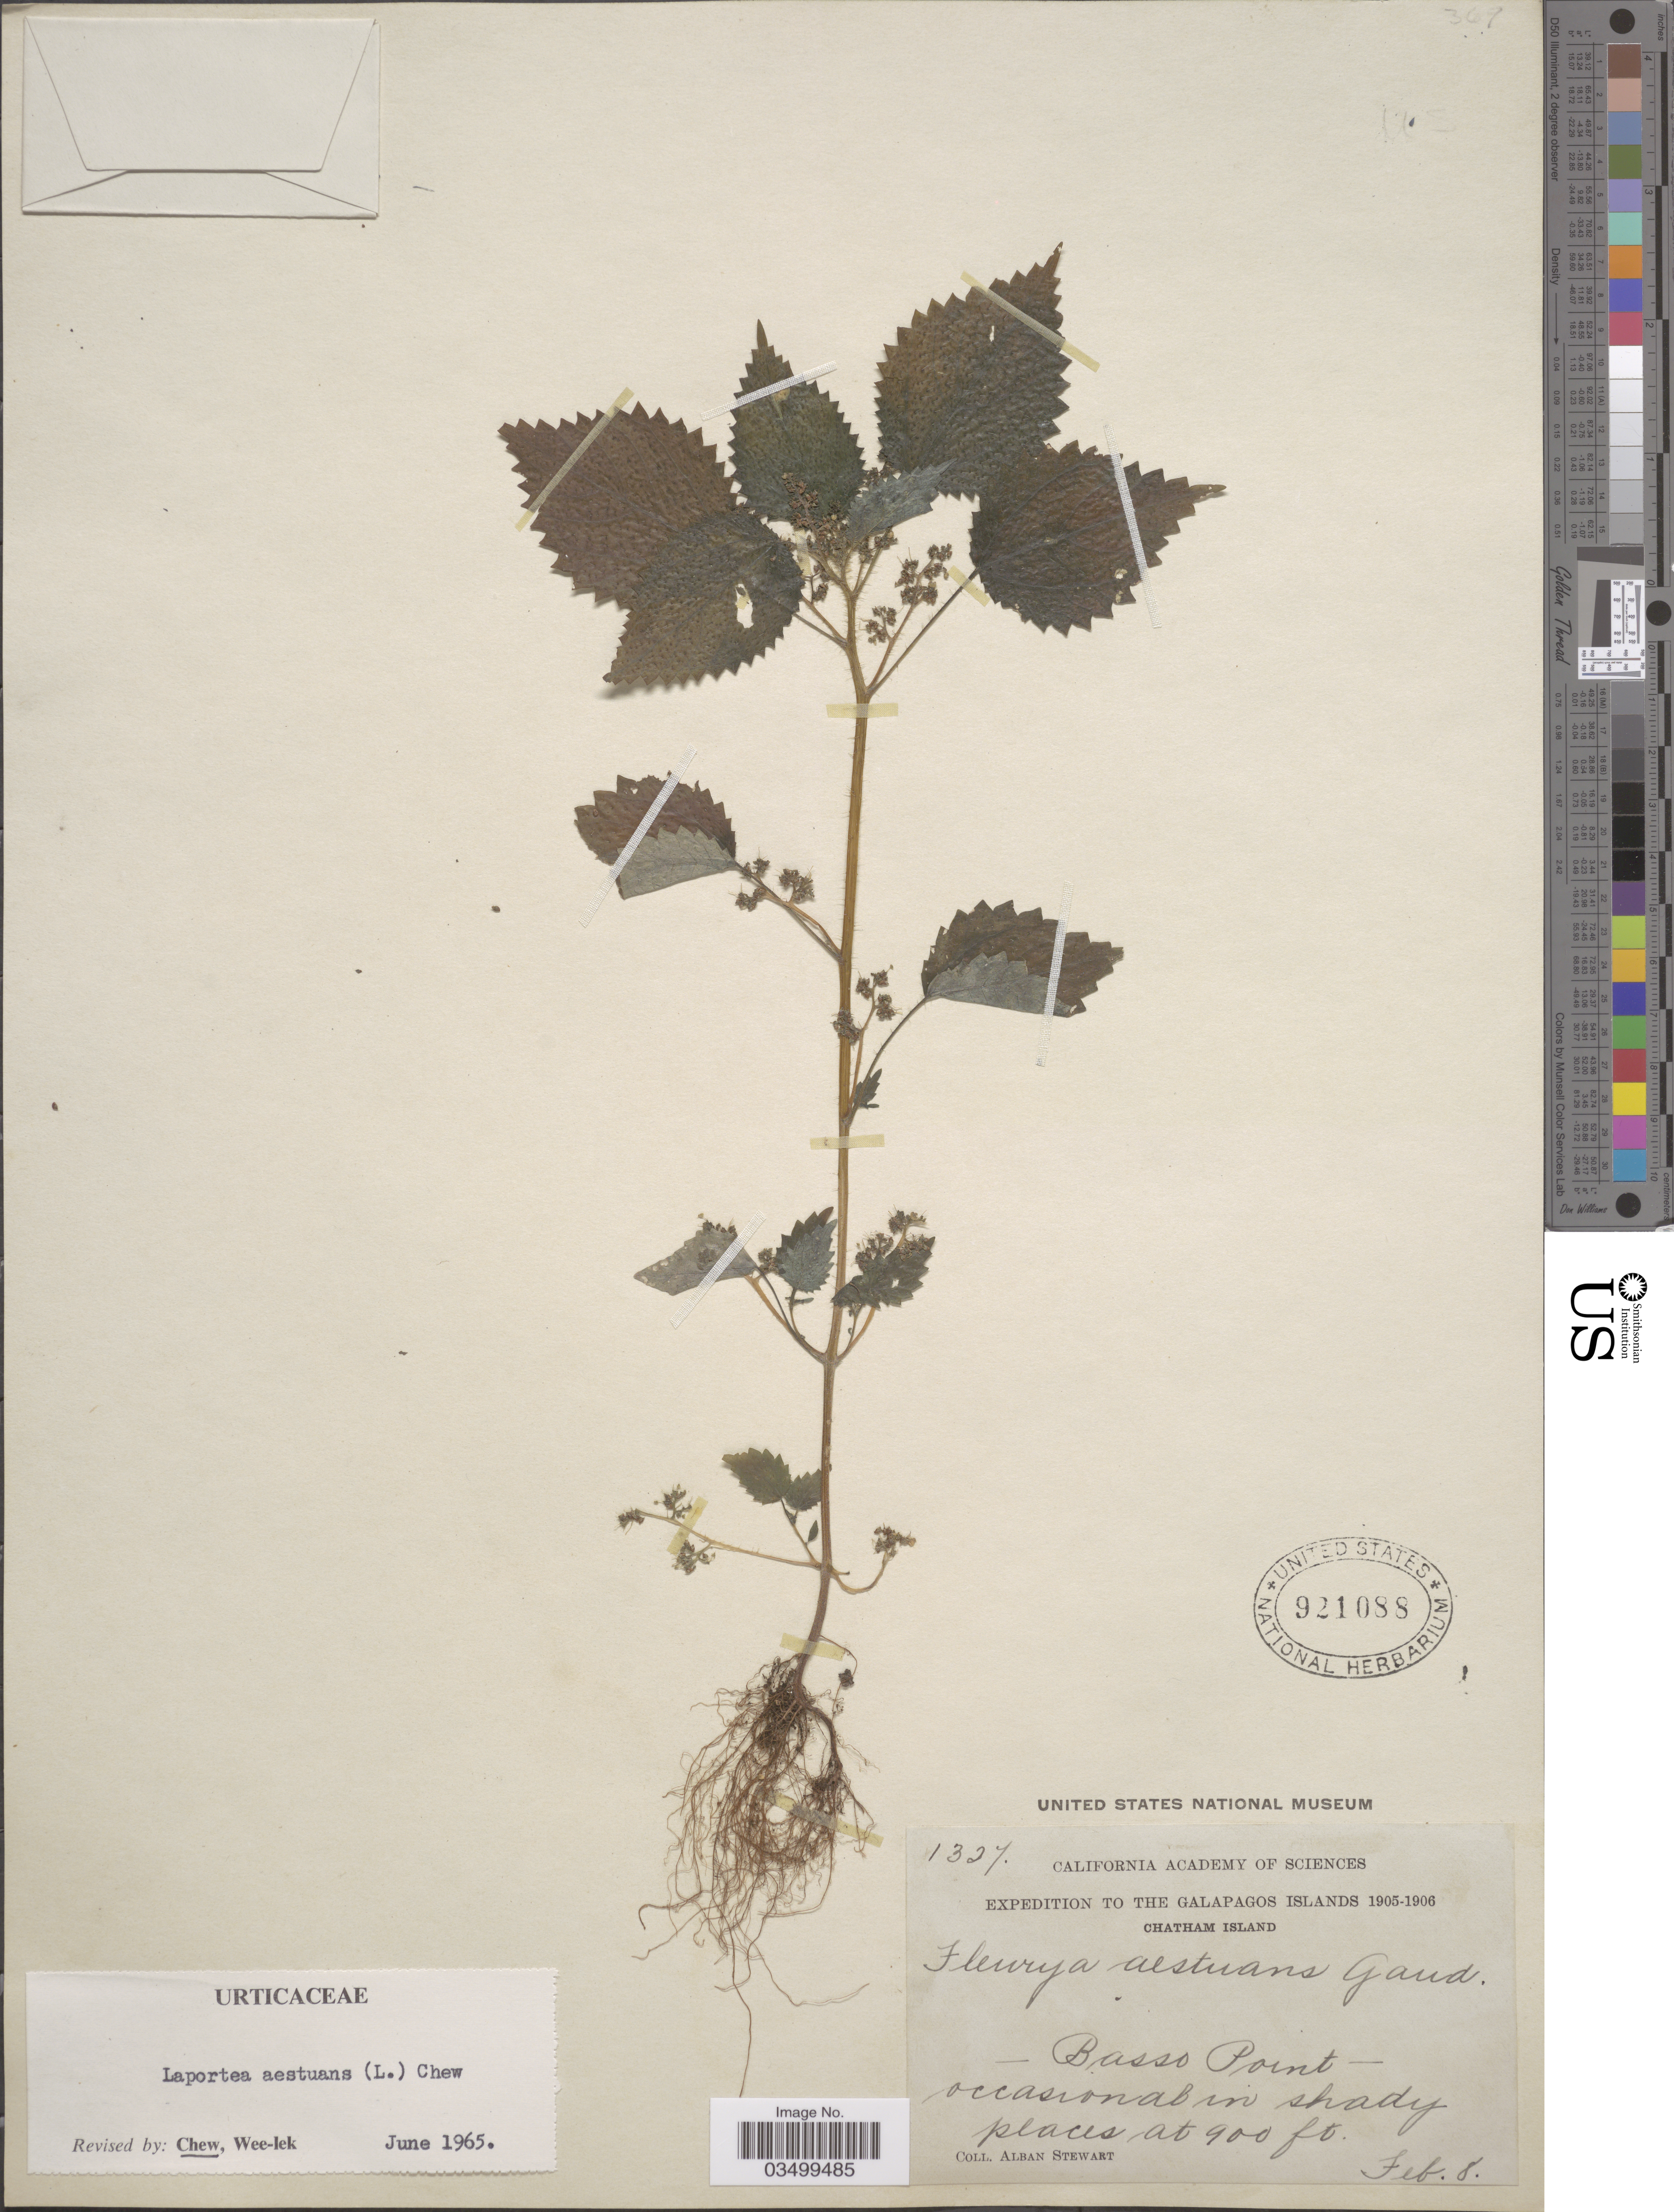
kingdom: Plantae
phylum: Tracheophyta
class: Magnoliopsida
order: Rosales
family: Urticaceae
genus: Laportea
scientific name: Laportea aestuans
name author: (L.) Chew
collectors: A. Stewart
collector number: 1327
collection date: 1905-02-08/1906-02-08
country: Ecuador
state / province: Colón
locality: Galapagos Islands. Chatham Island. Basso Point.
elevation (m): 274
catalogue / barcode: US 921088